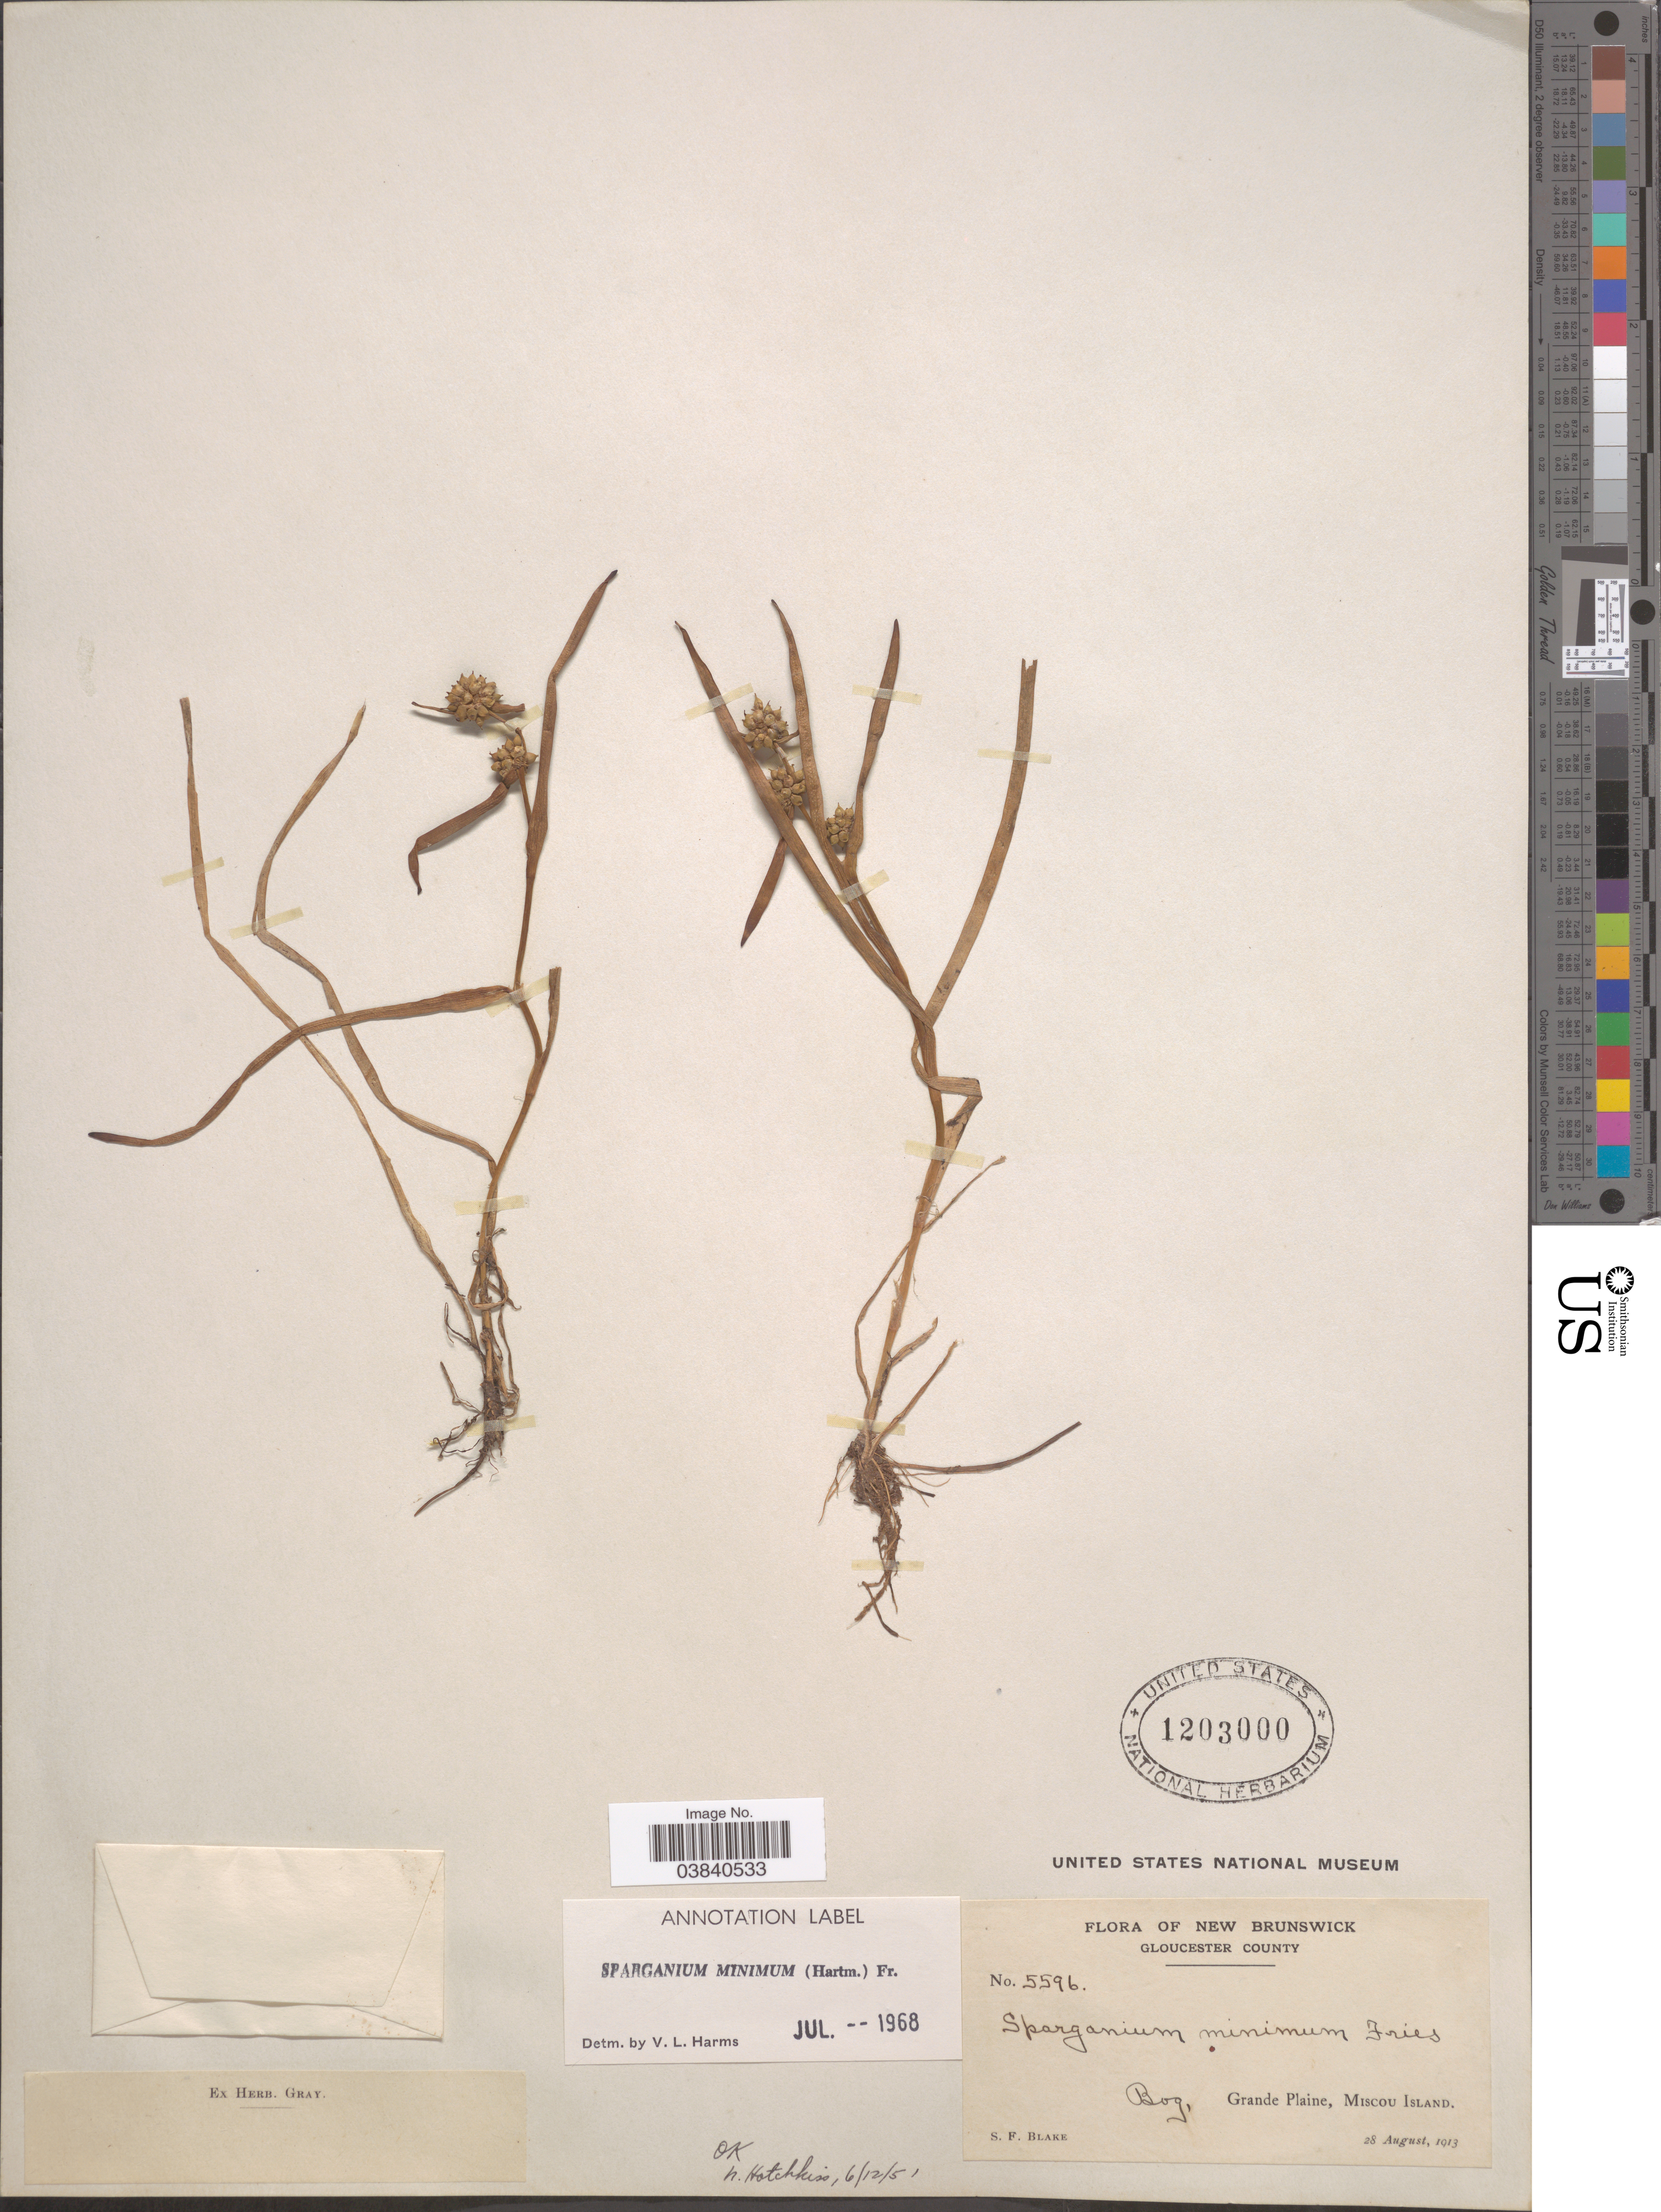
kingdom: Plantae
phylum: Tracheophyta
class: Liliopsida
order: Poales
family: Typhaceae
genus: Sparganium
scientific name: Sparganium minimum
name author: Wallr.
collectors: S. Blake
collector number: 5596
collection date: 1913-08-28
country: Canada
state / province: New Brunswick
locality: Gloucester County. Bog, Grande Plaine, Miscou Island.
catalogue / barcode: US 1203000